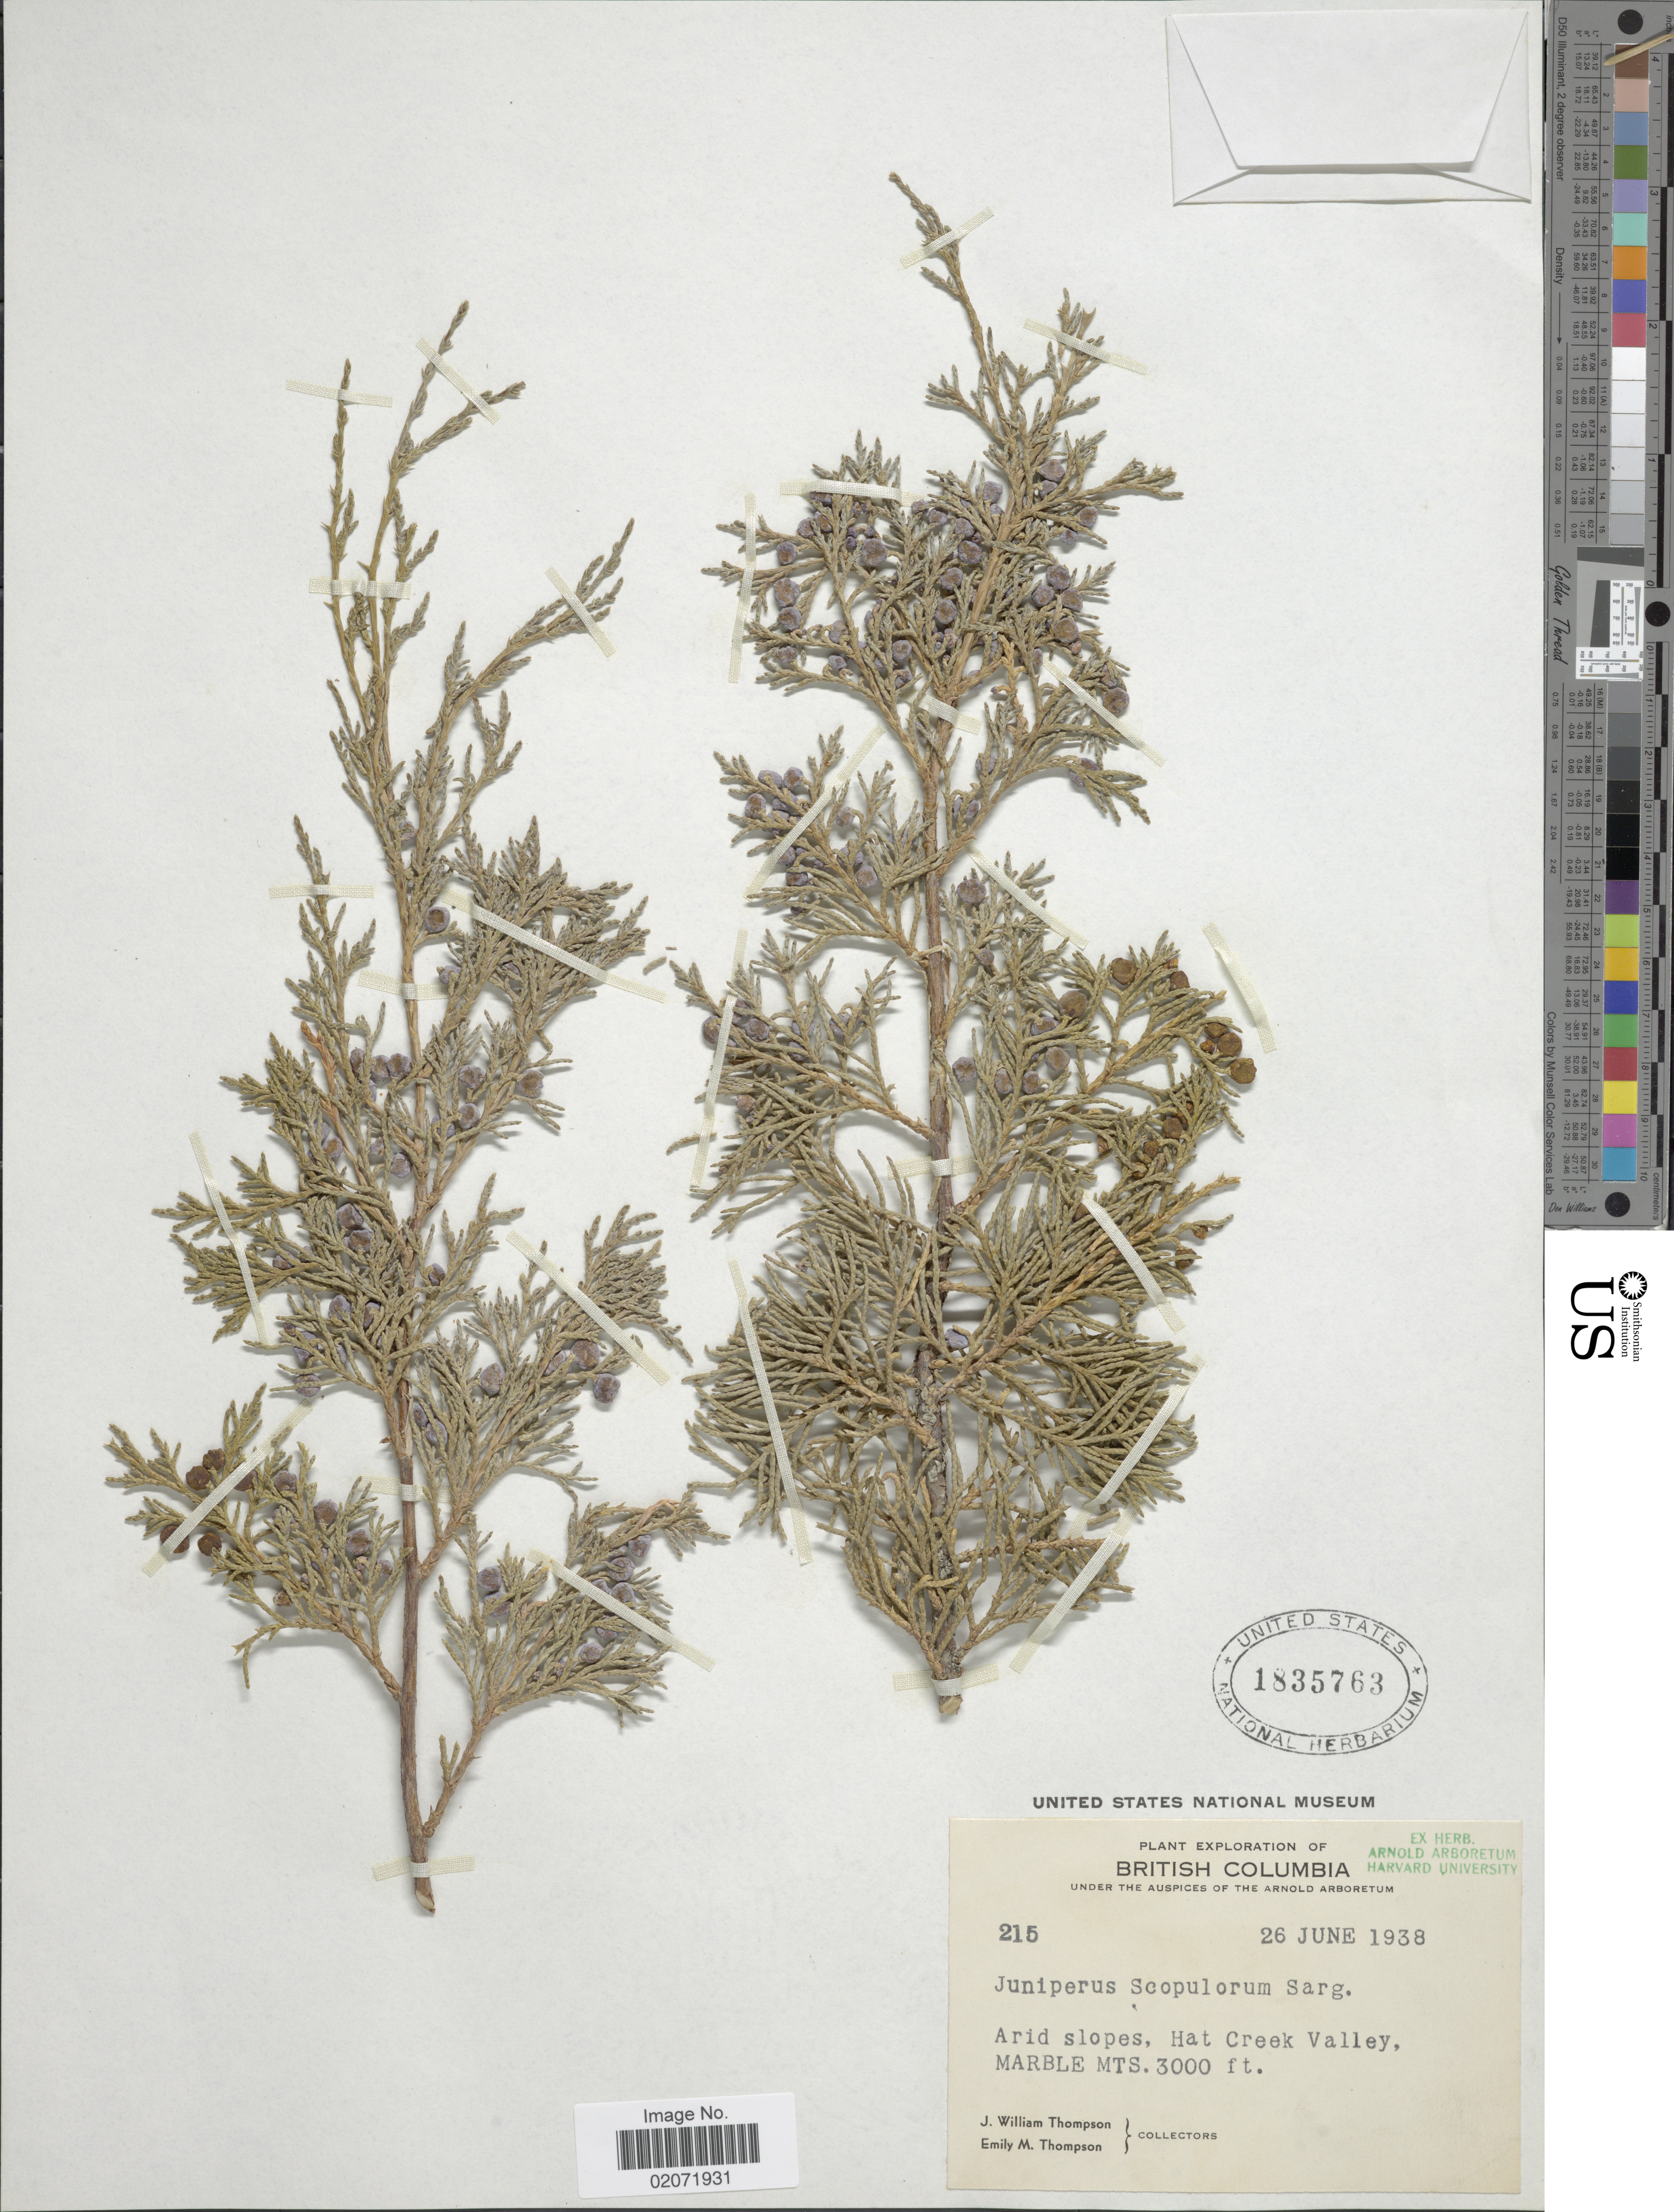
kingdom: Plantae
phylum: Tracheophyta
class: Pinopsida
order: Pinales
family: Cupressaceae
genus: Juniperus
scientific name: Juniperus scopulorum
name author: Sarg.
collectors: J. W. Thompson & E. M. Thompson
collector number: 215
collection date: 1938-06-26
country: Canada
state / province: British Columbia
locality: Hat Creek Valley, Marble Mts.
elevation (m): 914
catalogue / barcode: US 1835763